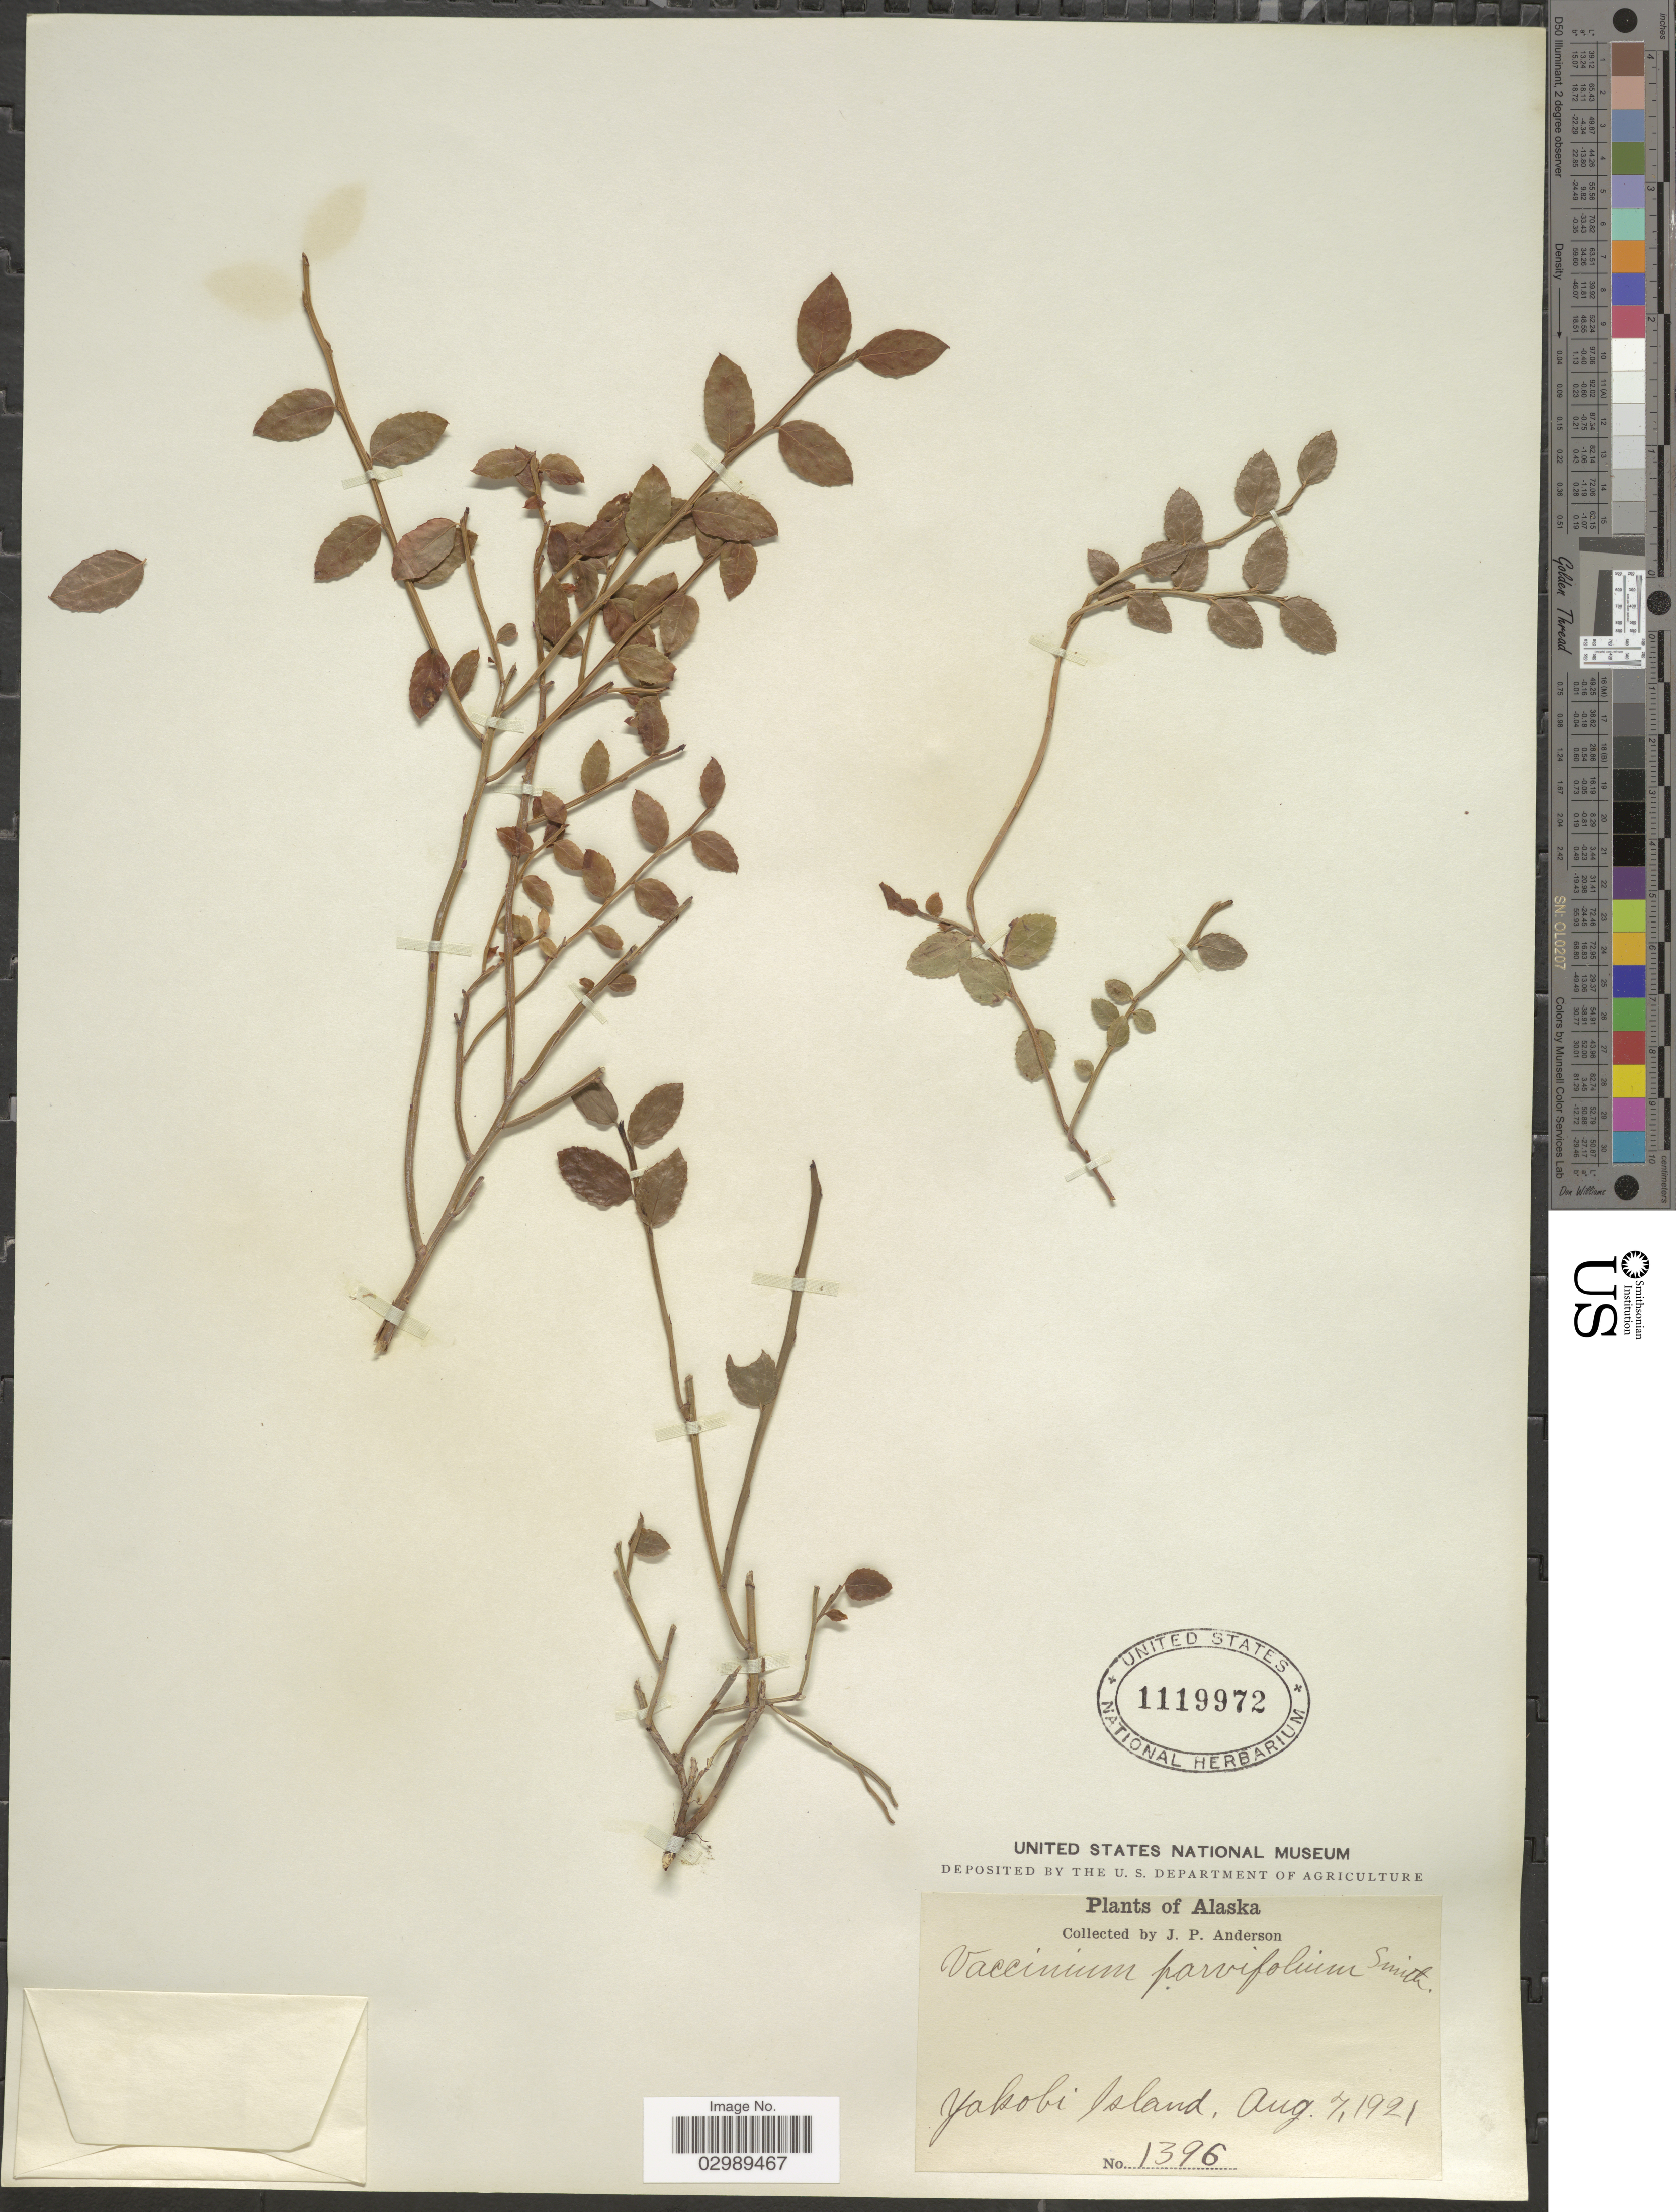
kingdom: Plantae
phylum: Tracheophyta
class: Magnoliopsida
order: Ericales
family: Ericaceae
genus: Vaccinium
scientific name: Vaccinium parvifolium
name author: Small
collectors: J. P. Anderson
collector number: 1396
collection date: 1921-08-07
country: United States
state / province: Alaska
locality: Yakobi Island.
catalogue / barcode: US 1119972